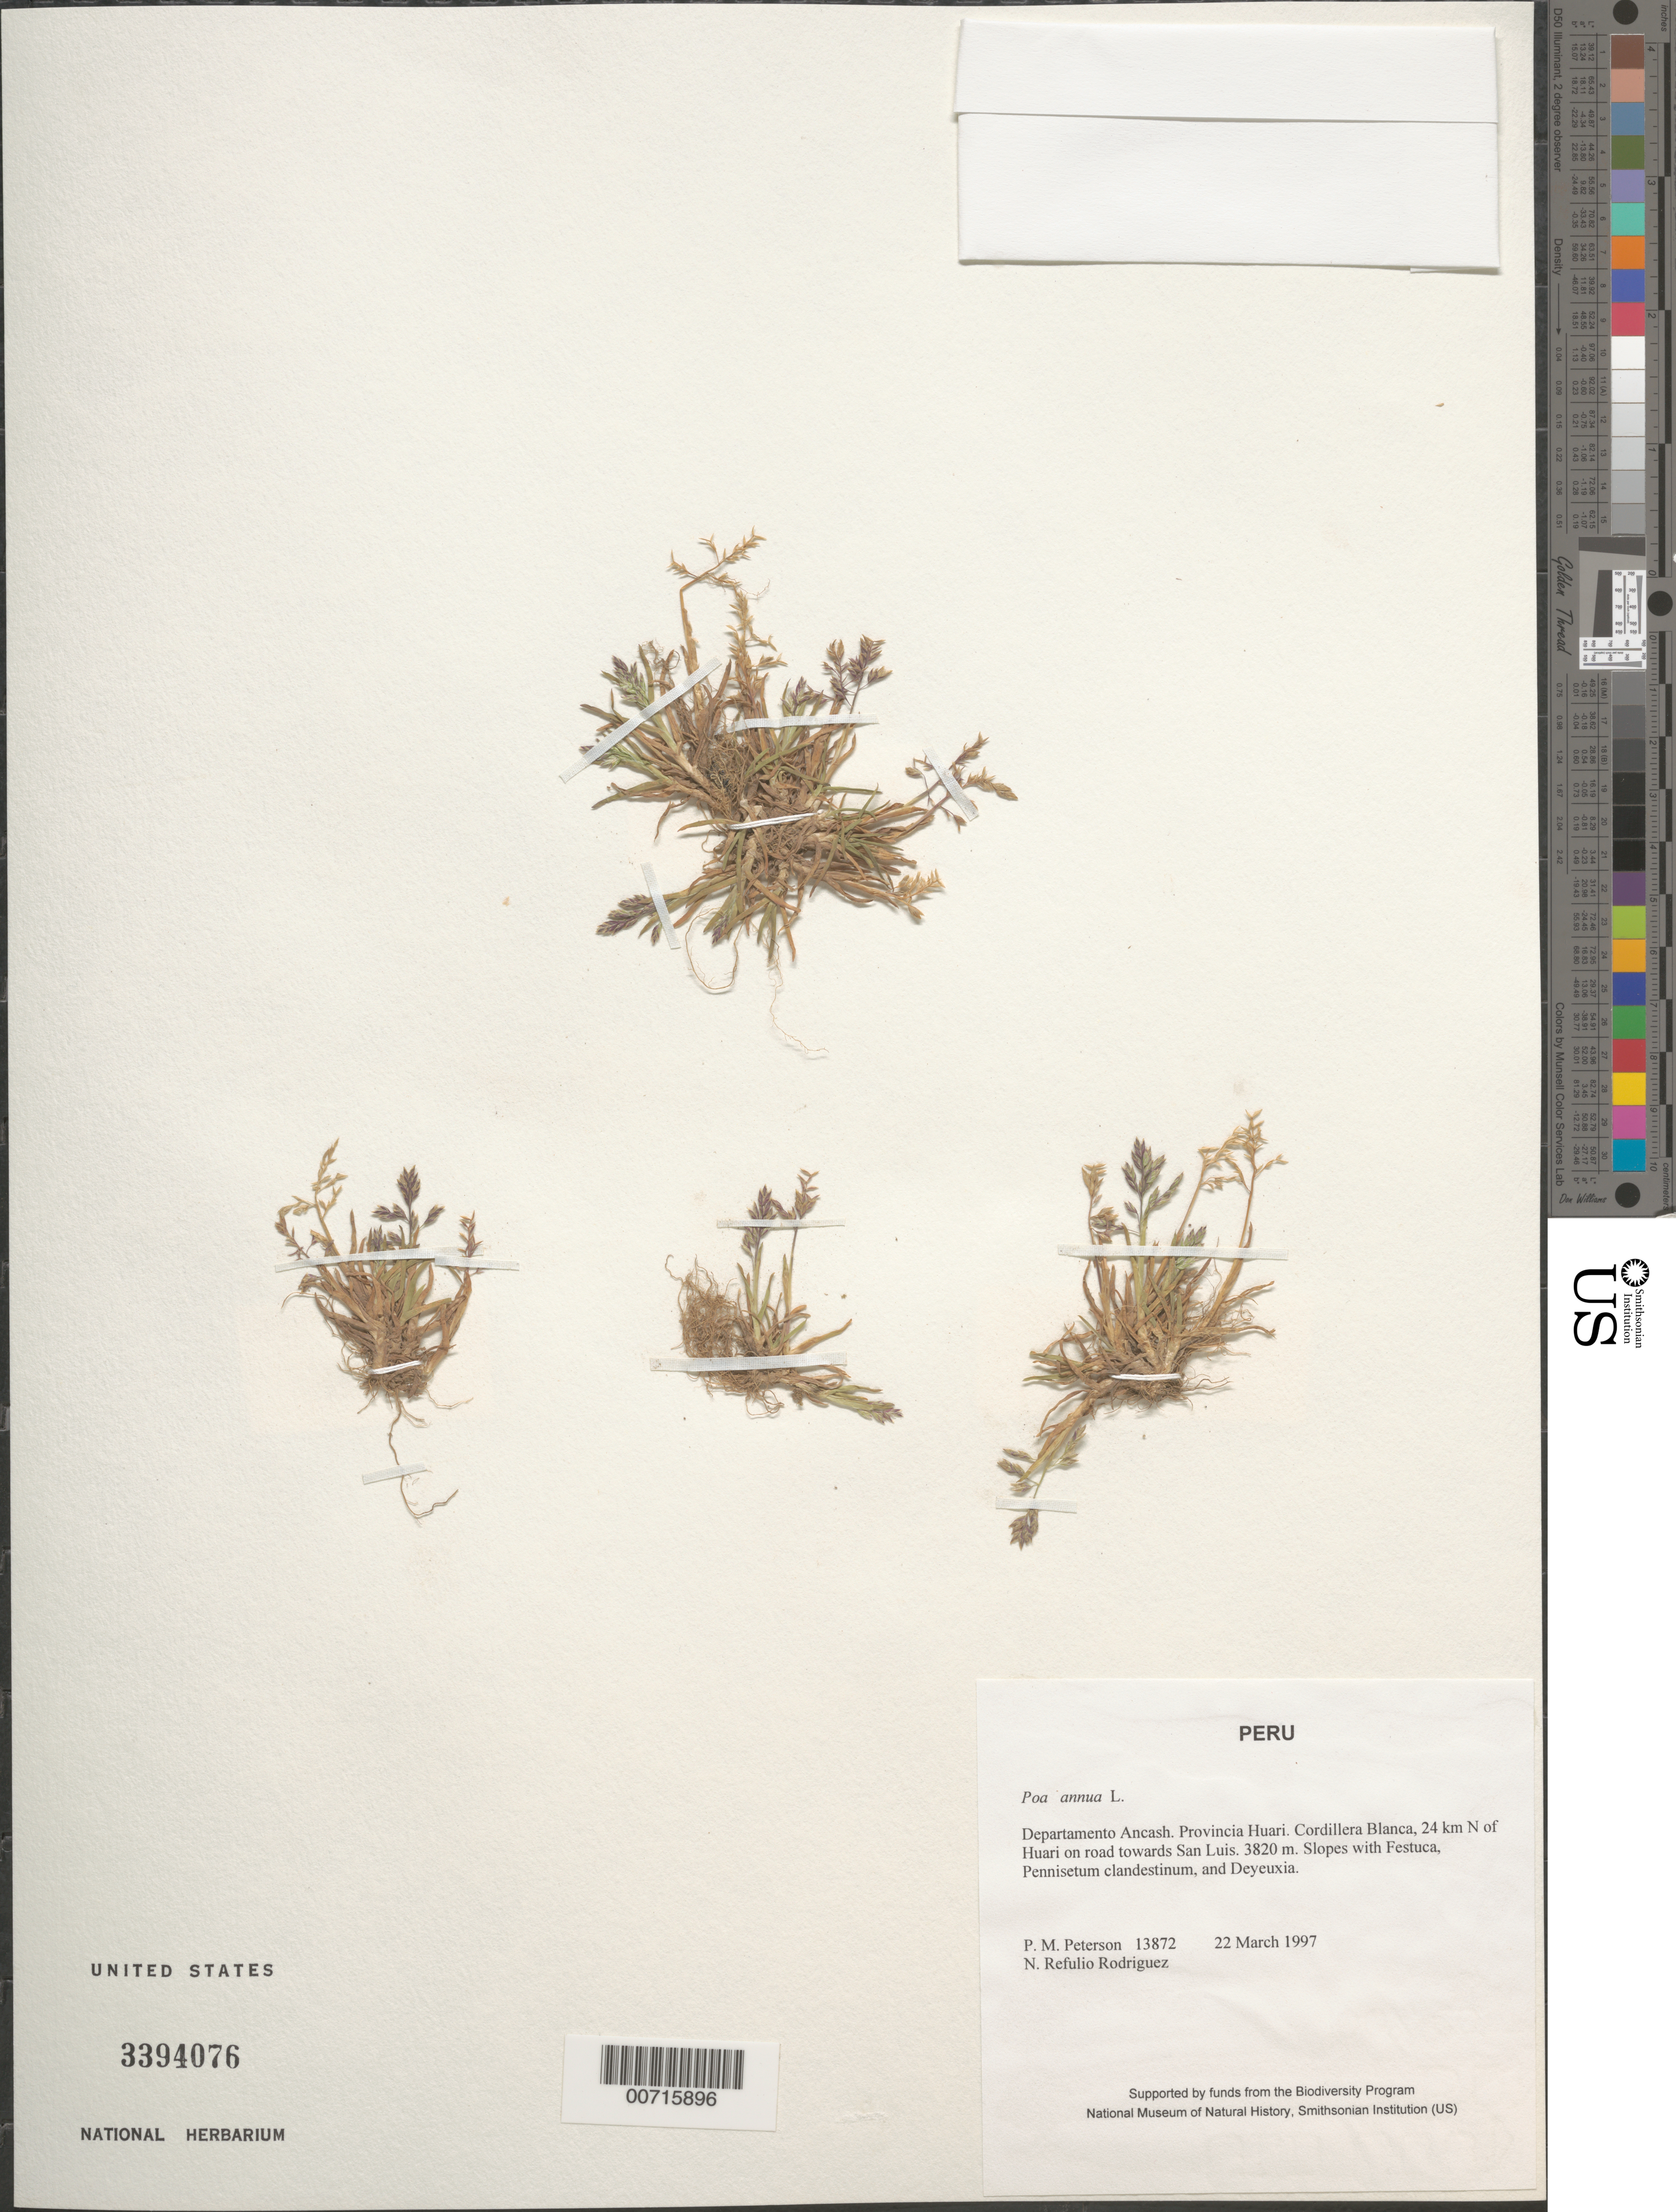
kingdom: Plantae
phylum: Tracheophyta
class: Liliopsida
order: Poales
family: Poaceae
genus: Poa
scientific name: Poa annua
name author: L.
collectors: P. M. Peterson & N. Refulio-Rodríguez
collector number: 13872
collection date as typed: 22 Mar 1997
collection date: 1997-03-22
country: Peru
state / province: Ancash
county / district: Huari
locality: Cordillera Blanca, 24 km N of Huari on road towards San Luis.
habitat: Slopes with Festuca, Pennisetum clandestinum, and Deyeuxia.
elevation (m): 3820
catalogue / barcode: US 3394076